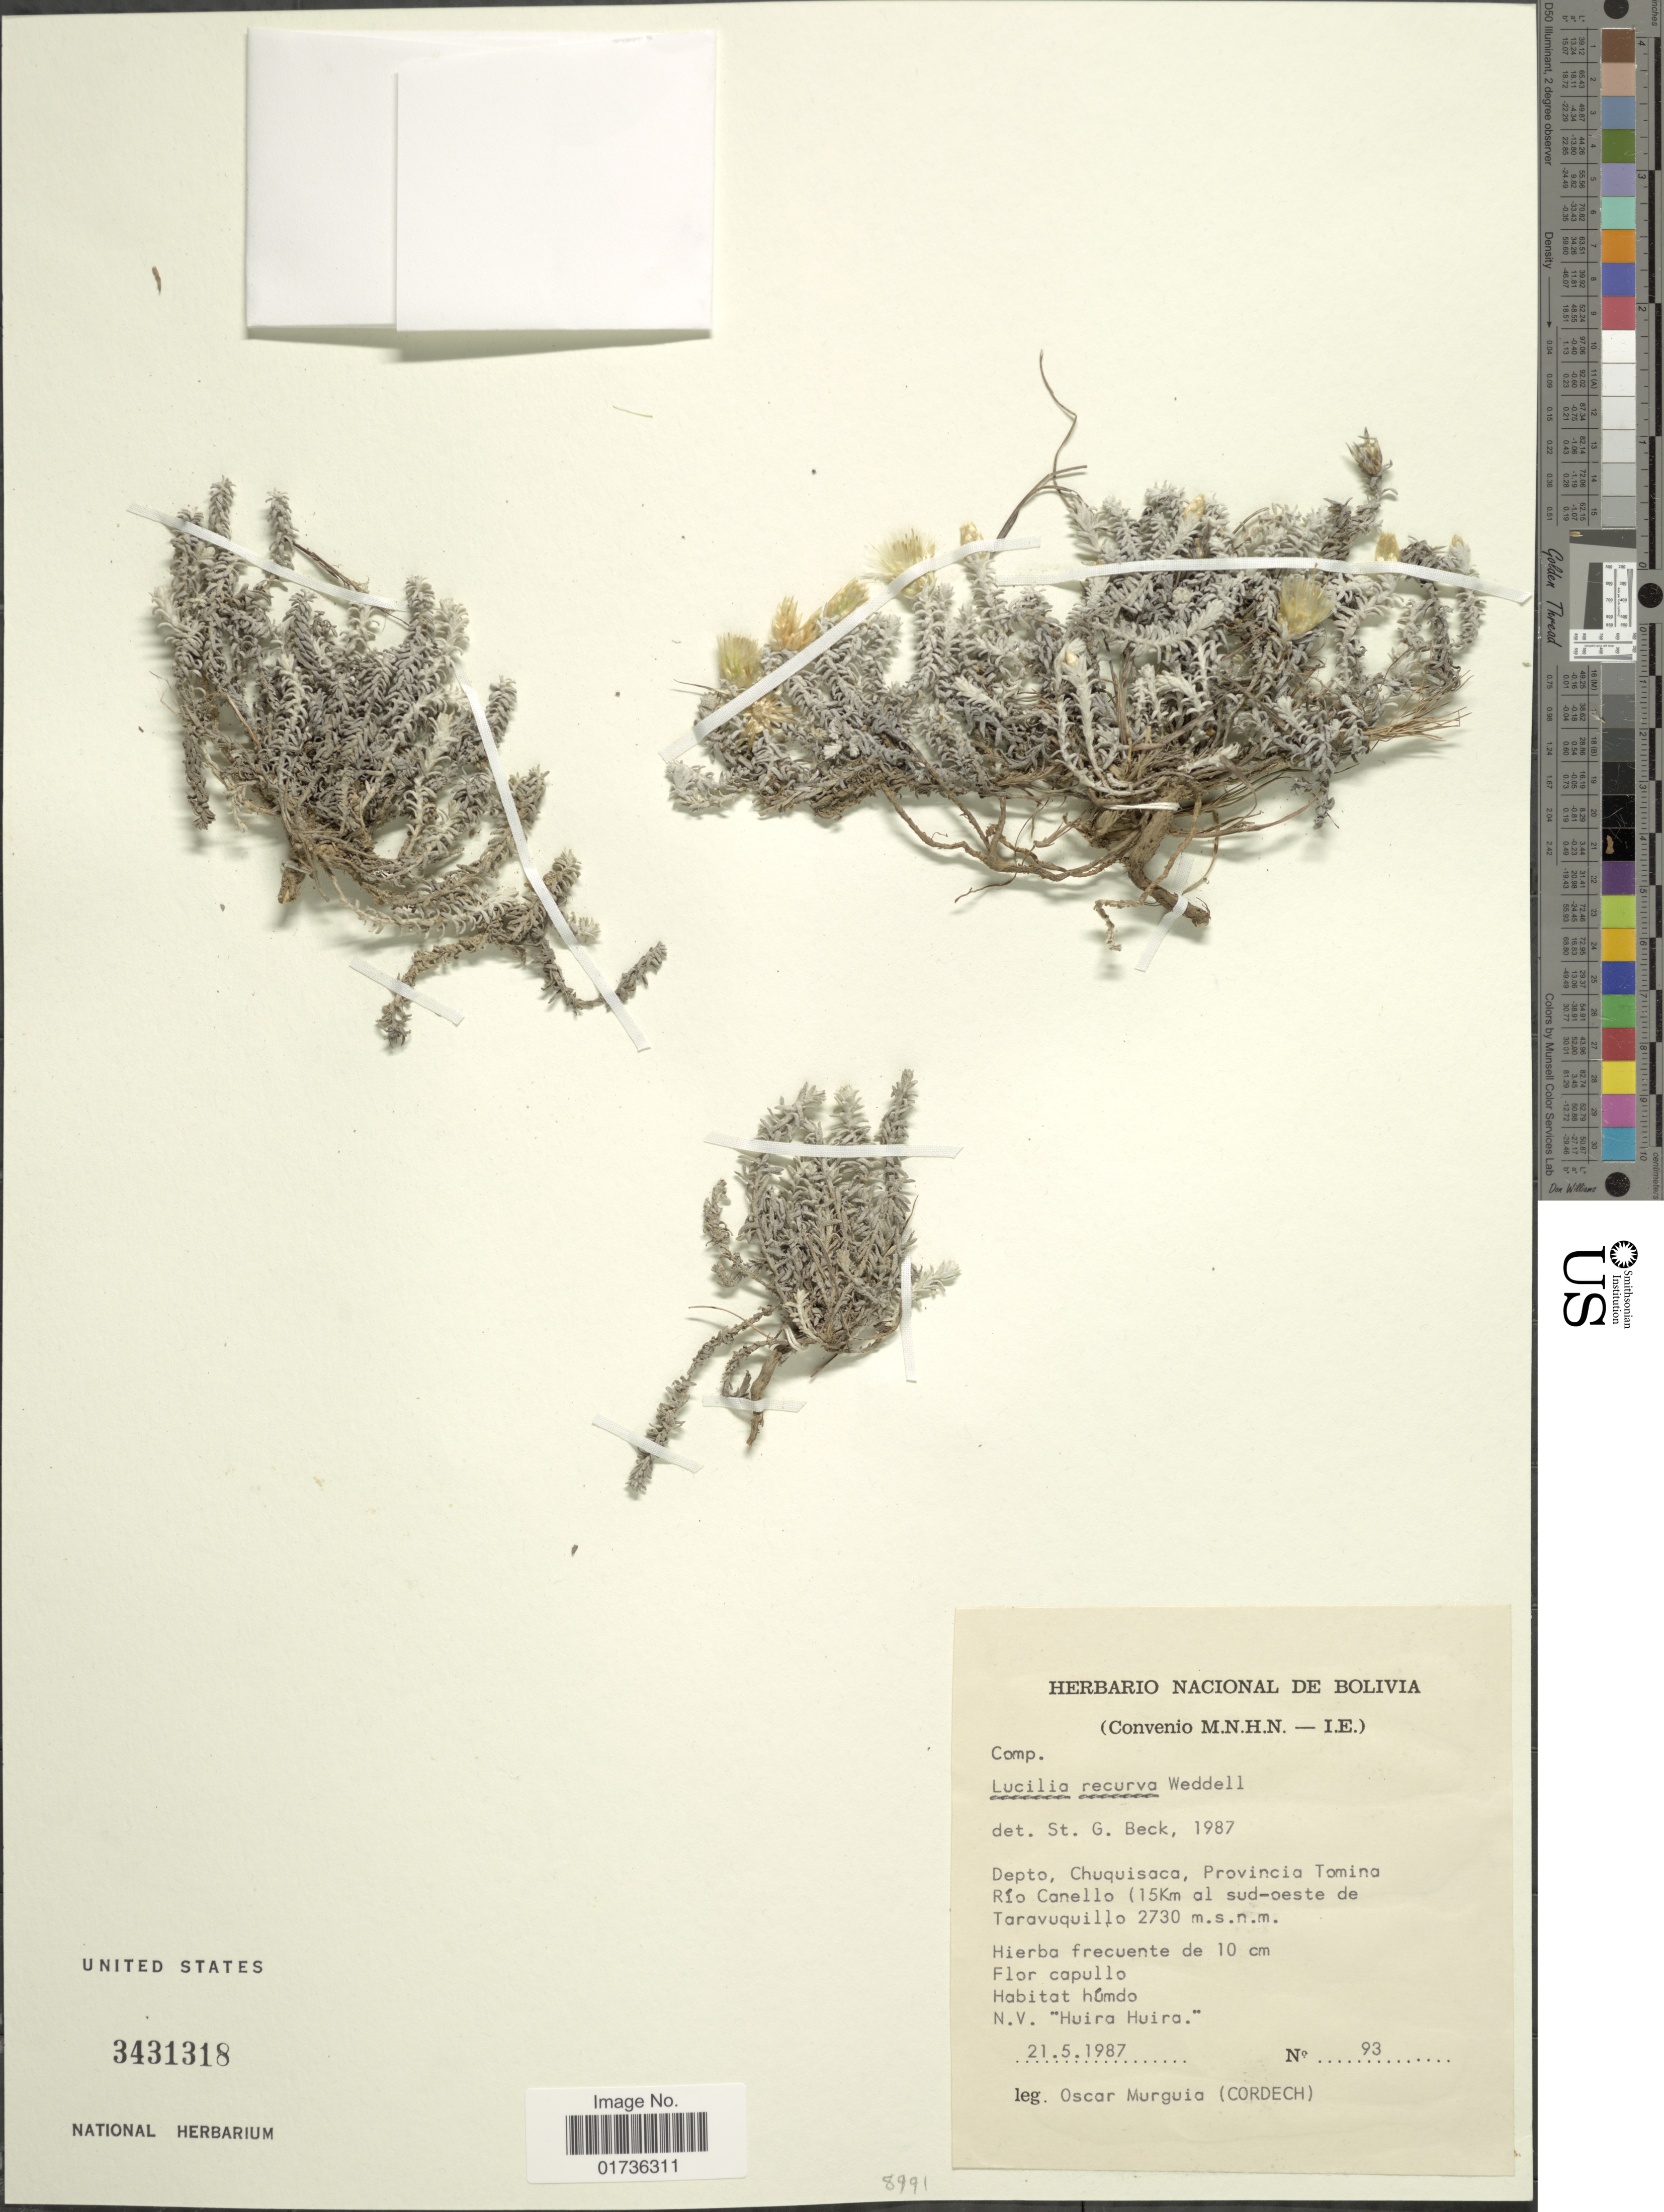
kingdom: Plantae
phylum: Tracheophyta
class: Magnoliopsida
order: Asterales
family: Asteraceae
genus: Lucilia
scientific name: Lucilia recurva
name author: Wedd.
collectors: O. Murgia (Cordech)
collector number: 93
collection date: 1987-05-21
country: Bolivia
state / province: Chuquisaca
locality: Depto. Chuquisaca, Provincia Tomina Río Canello (15Km al sud-oeste de Taravuquillo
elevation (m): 2730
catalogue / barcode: US 3431318